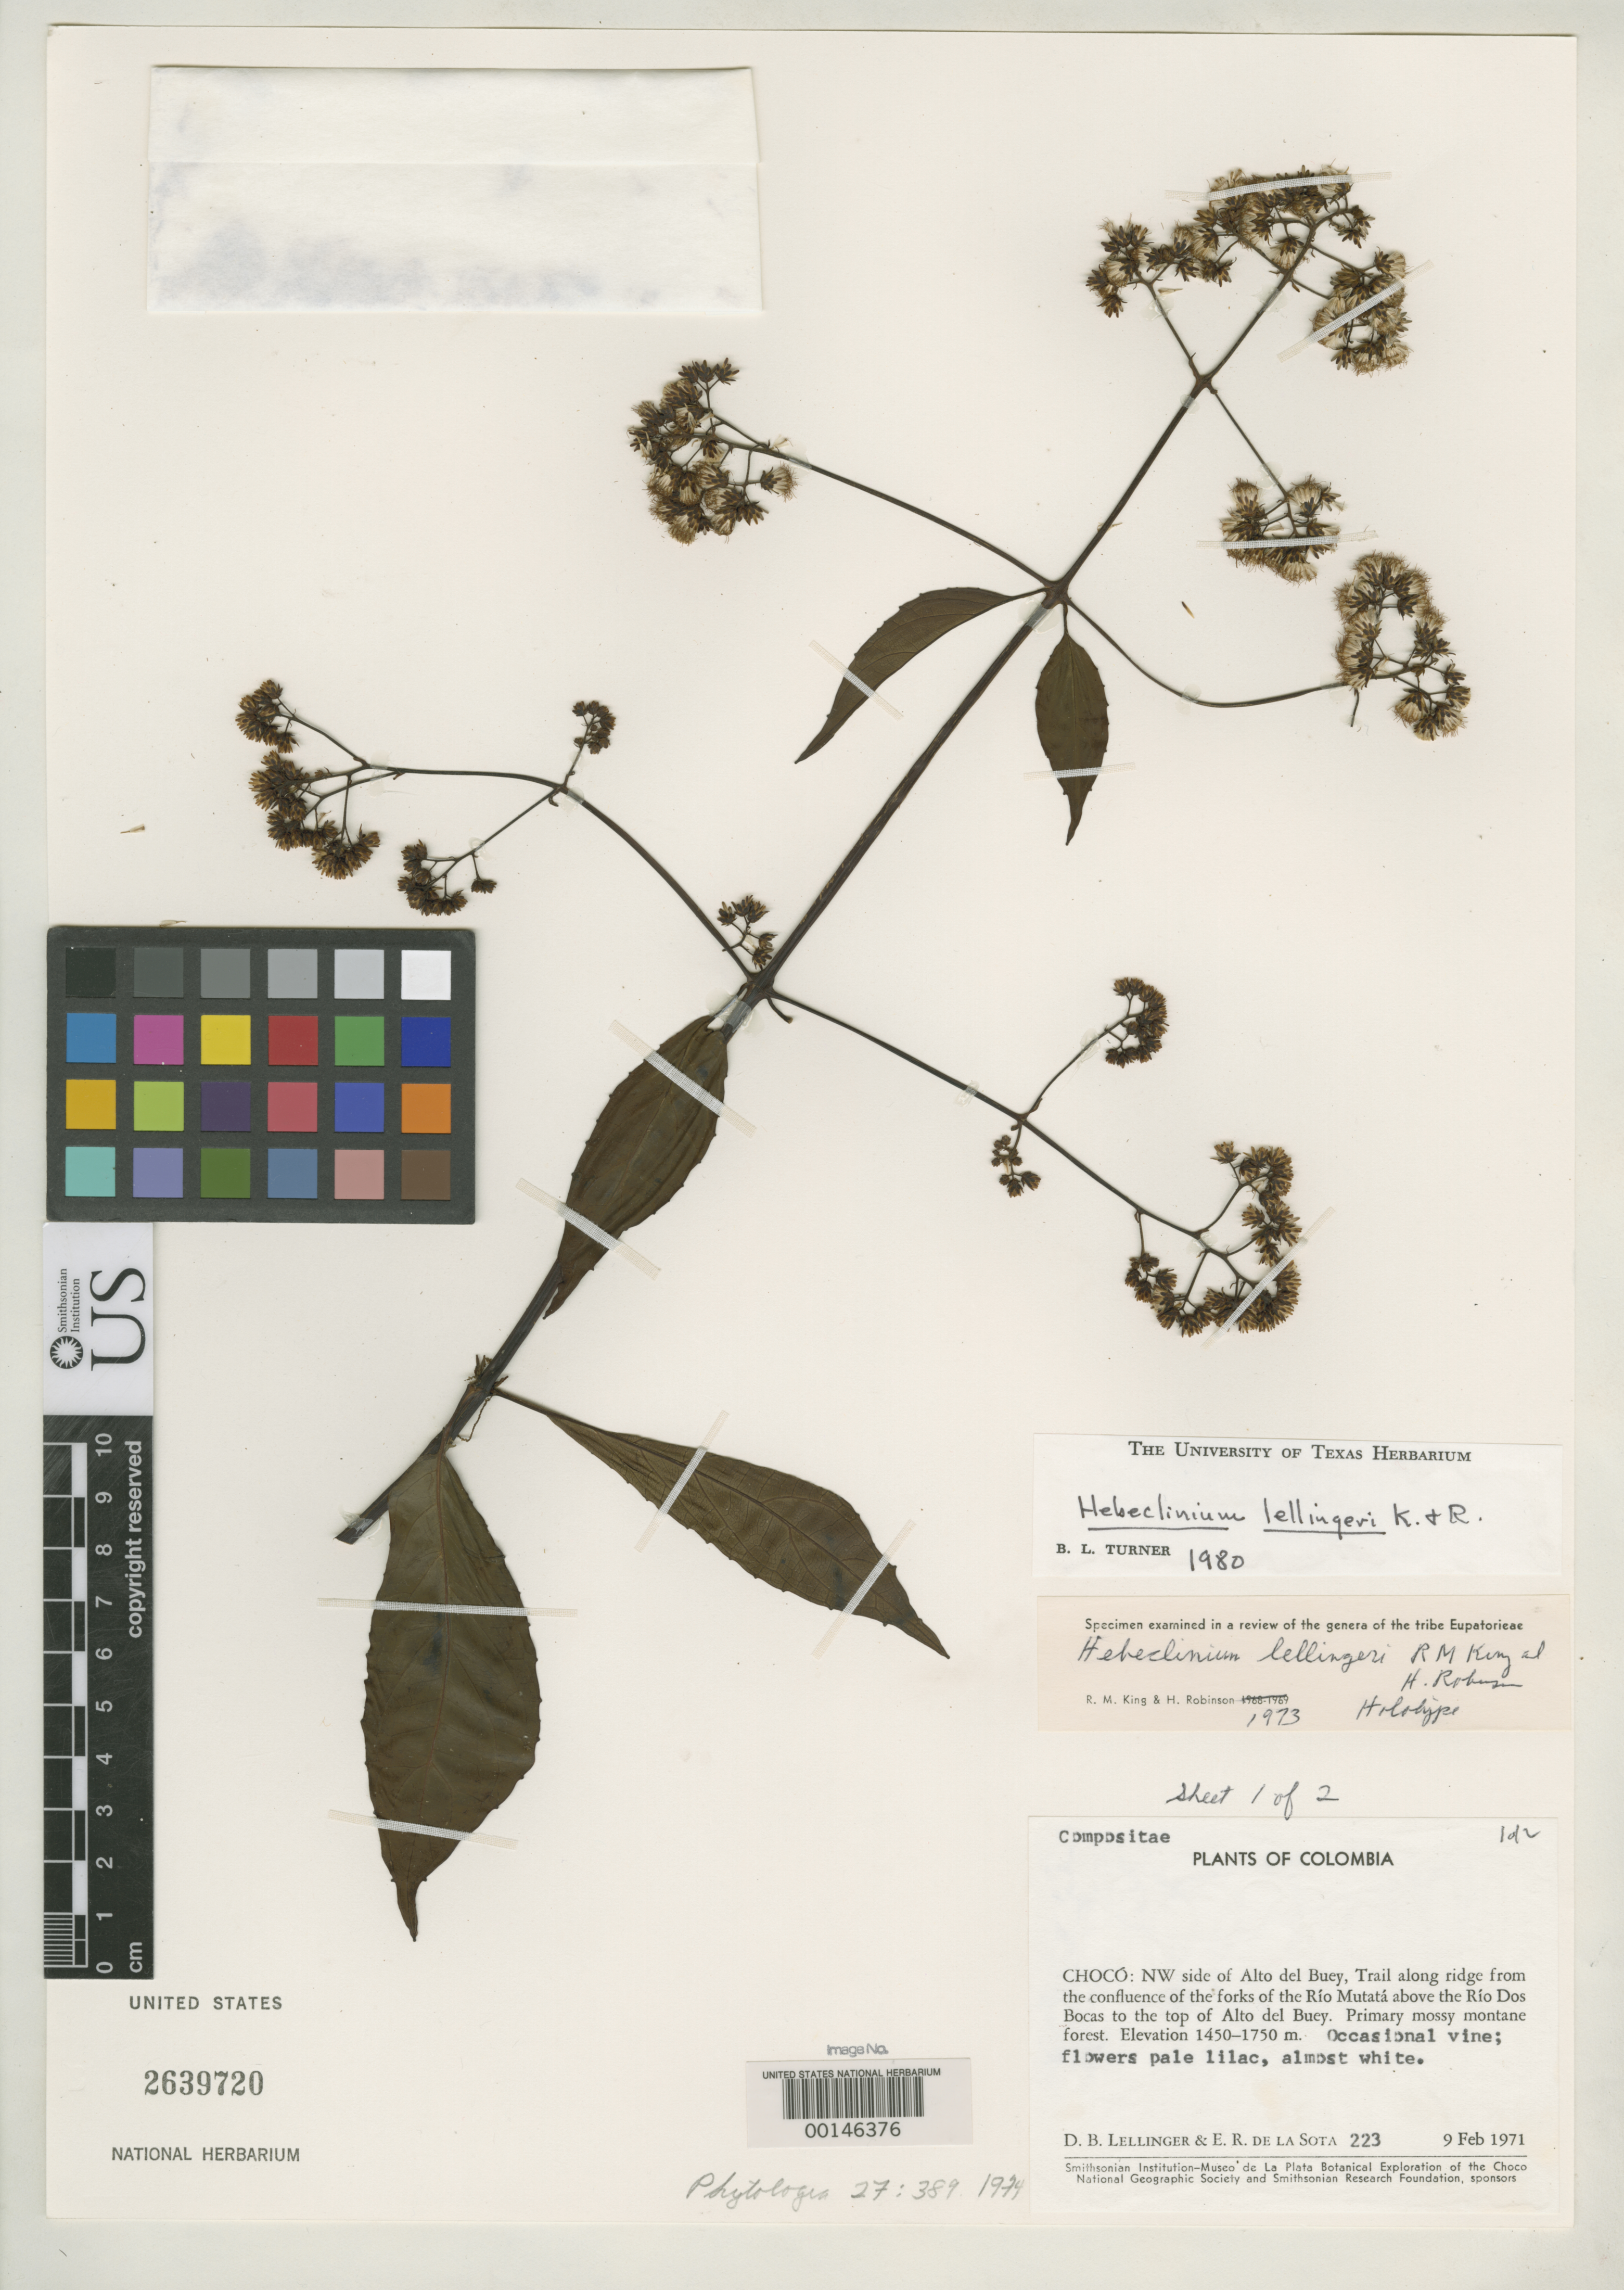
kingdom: Plantae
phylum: Tracheophyta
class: Magnoliopsida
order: Asterales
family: Asteraceae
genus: Hebeclinium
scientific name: Hebeclinium lellingeri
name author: R.M. King & H. Rob.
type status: Holotype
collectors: D. B. Lellinger & E. R. de la Sota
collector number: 223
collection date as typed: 09 Feb 1971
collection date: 1971-02-09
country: Colombia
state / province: Chocó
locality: Alto del Buey.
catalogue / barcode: US 2639720